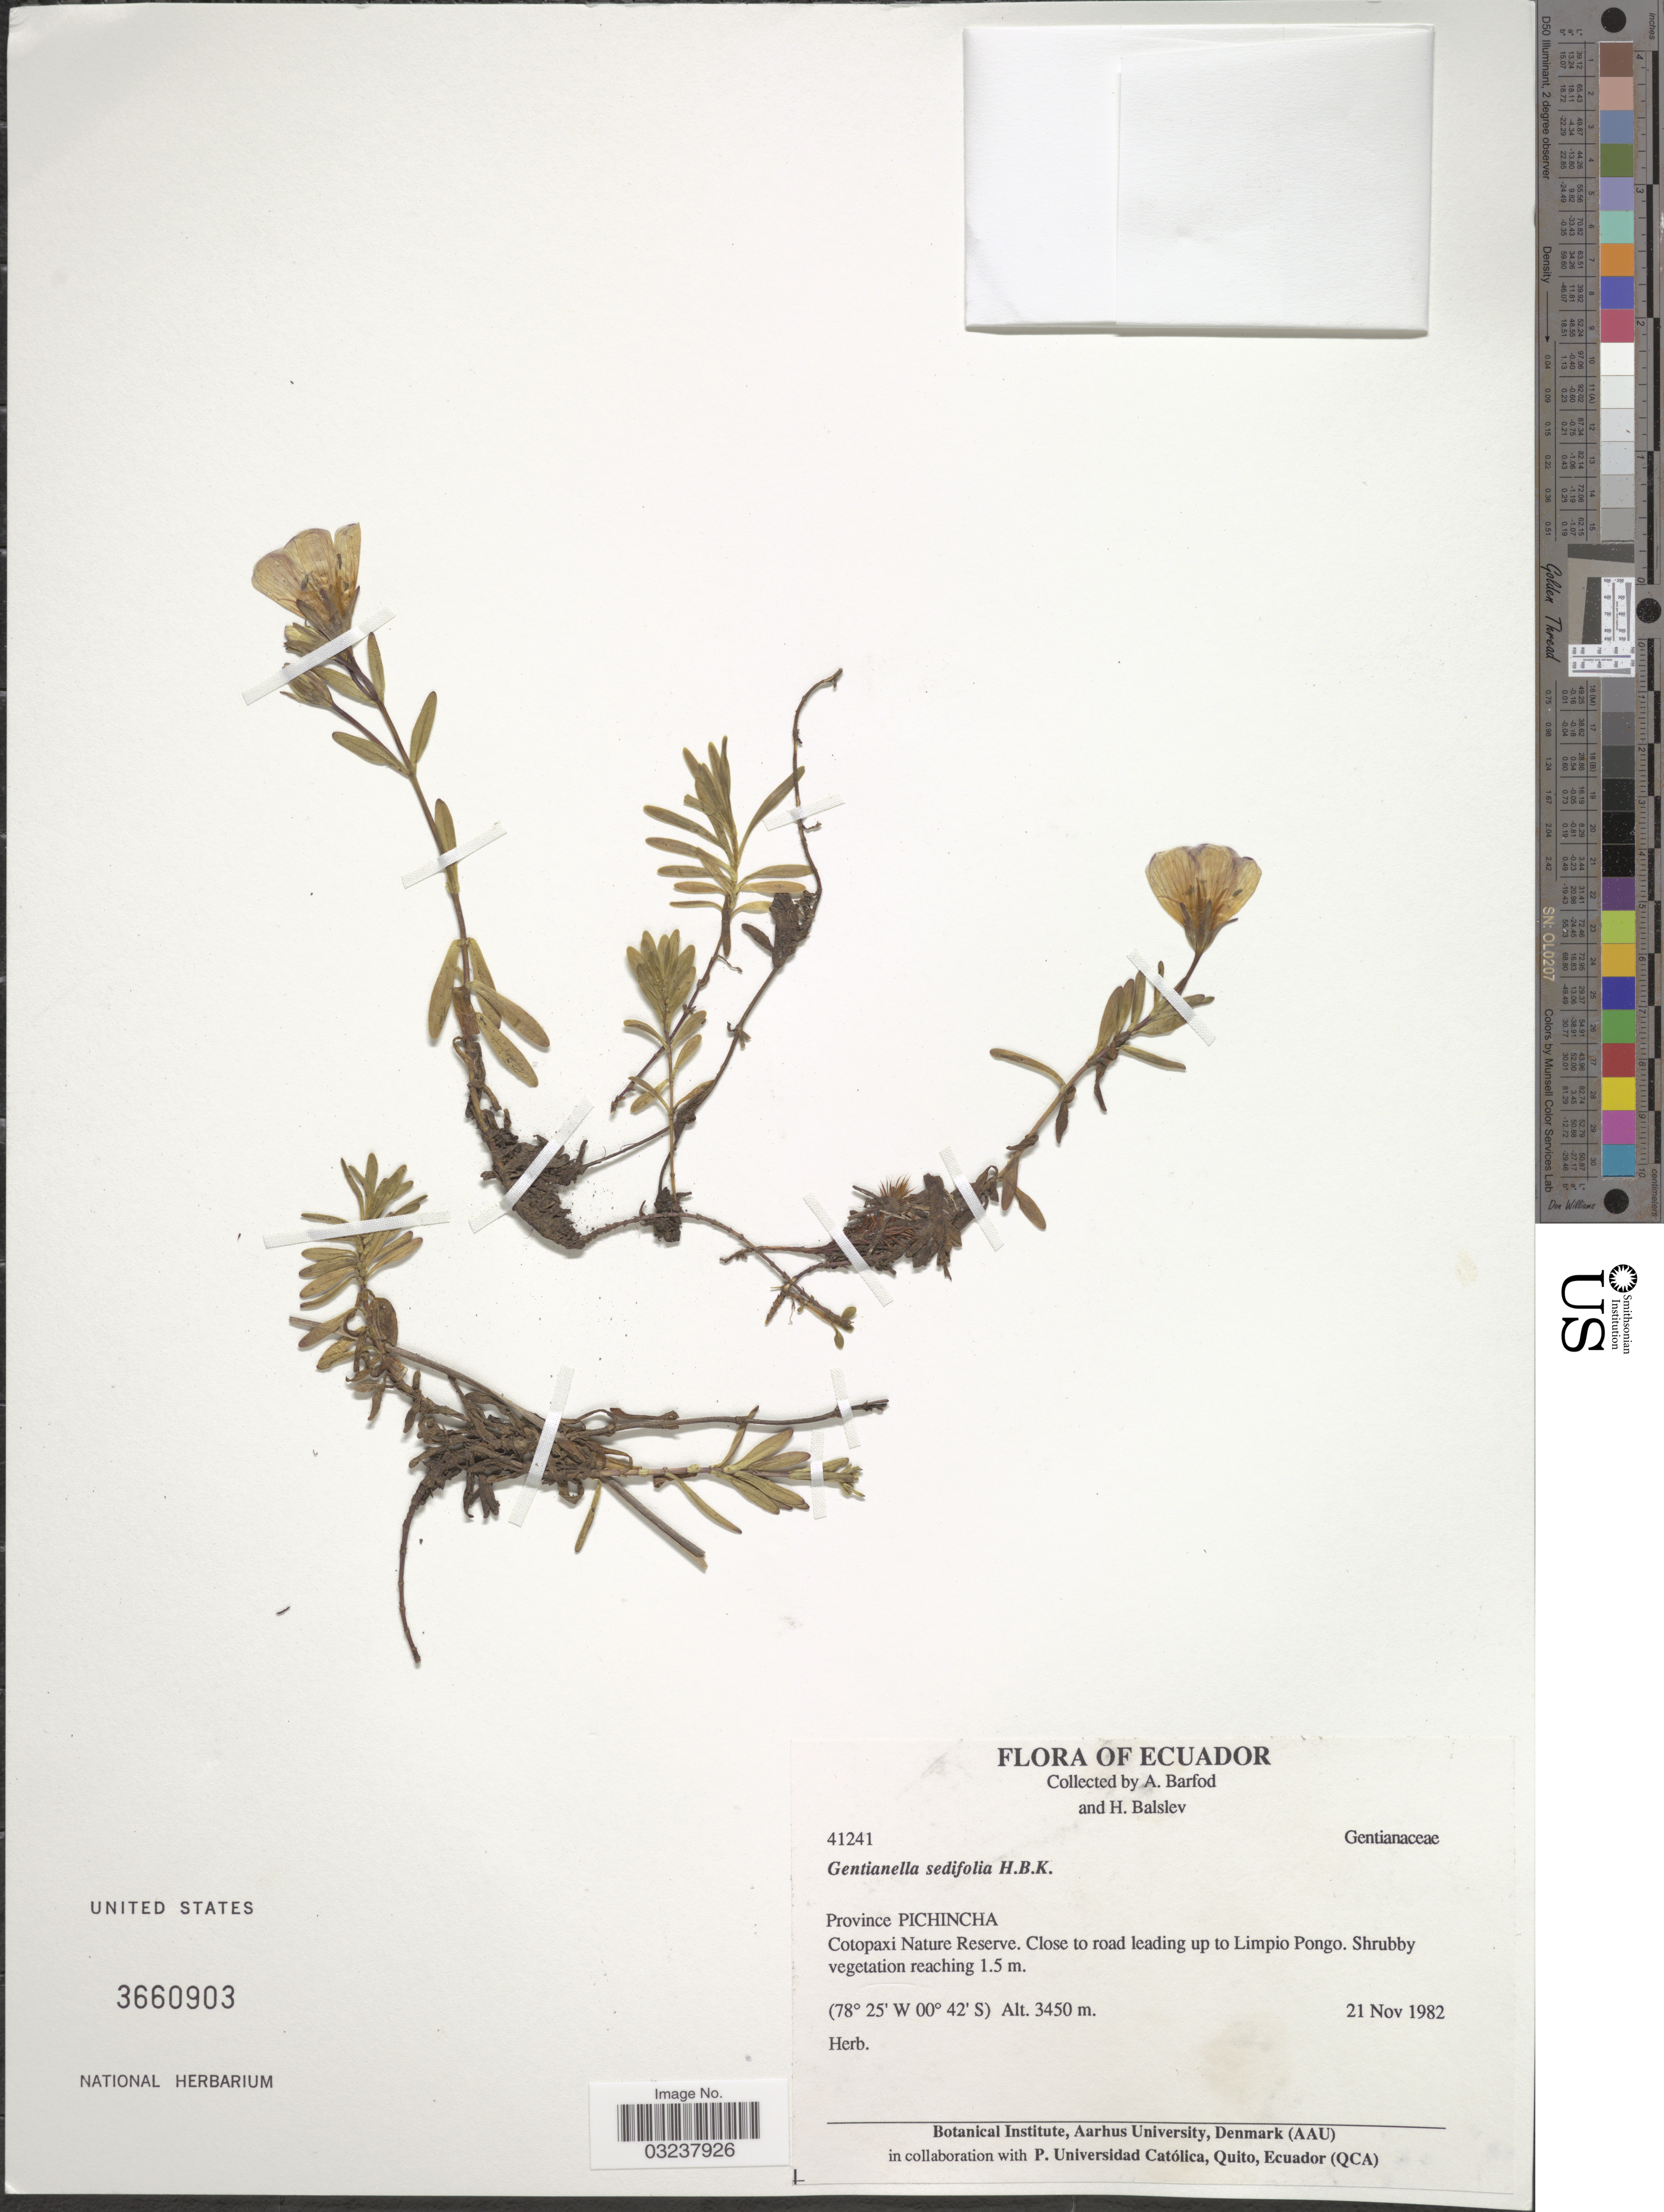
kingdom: Plantae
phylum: Tracheophyta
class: Magnoliopsida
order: Gentianales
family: Gentianaceae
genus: Gentiana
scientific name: Gentiana sedifolia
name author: Kunth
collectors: A. Barfod & H. Balslev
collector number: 41241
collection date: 1982-11-21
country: Ecuador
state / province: Pichincha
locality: Cotopaxi Nature Reserve. Close to road leading up to Limpio Pongo.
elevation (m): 3450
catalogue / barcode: US 3660903